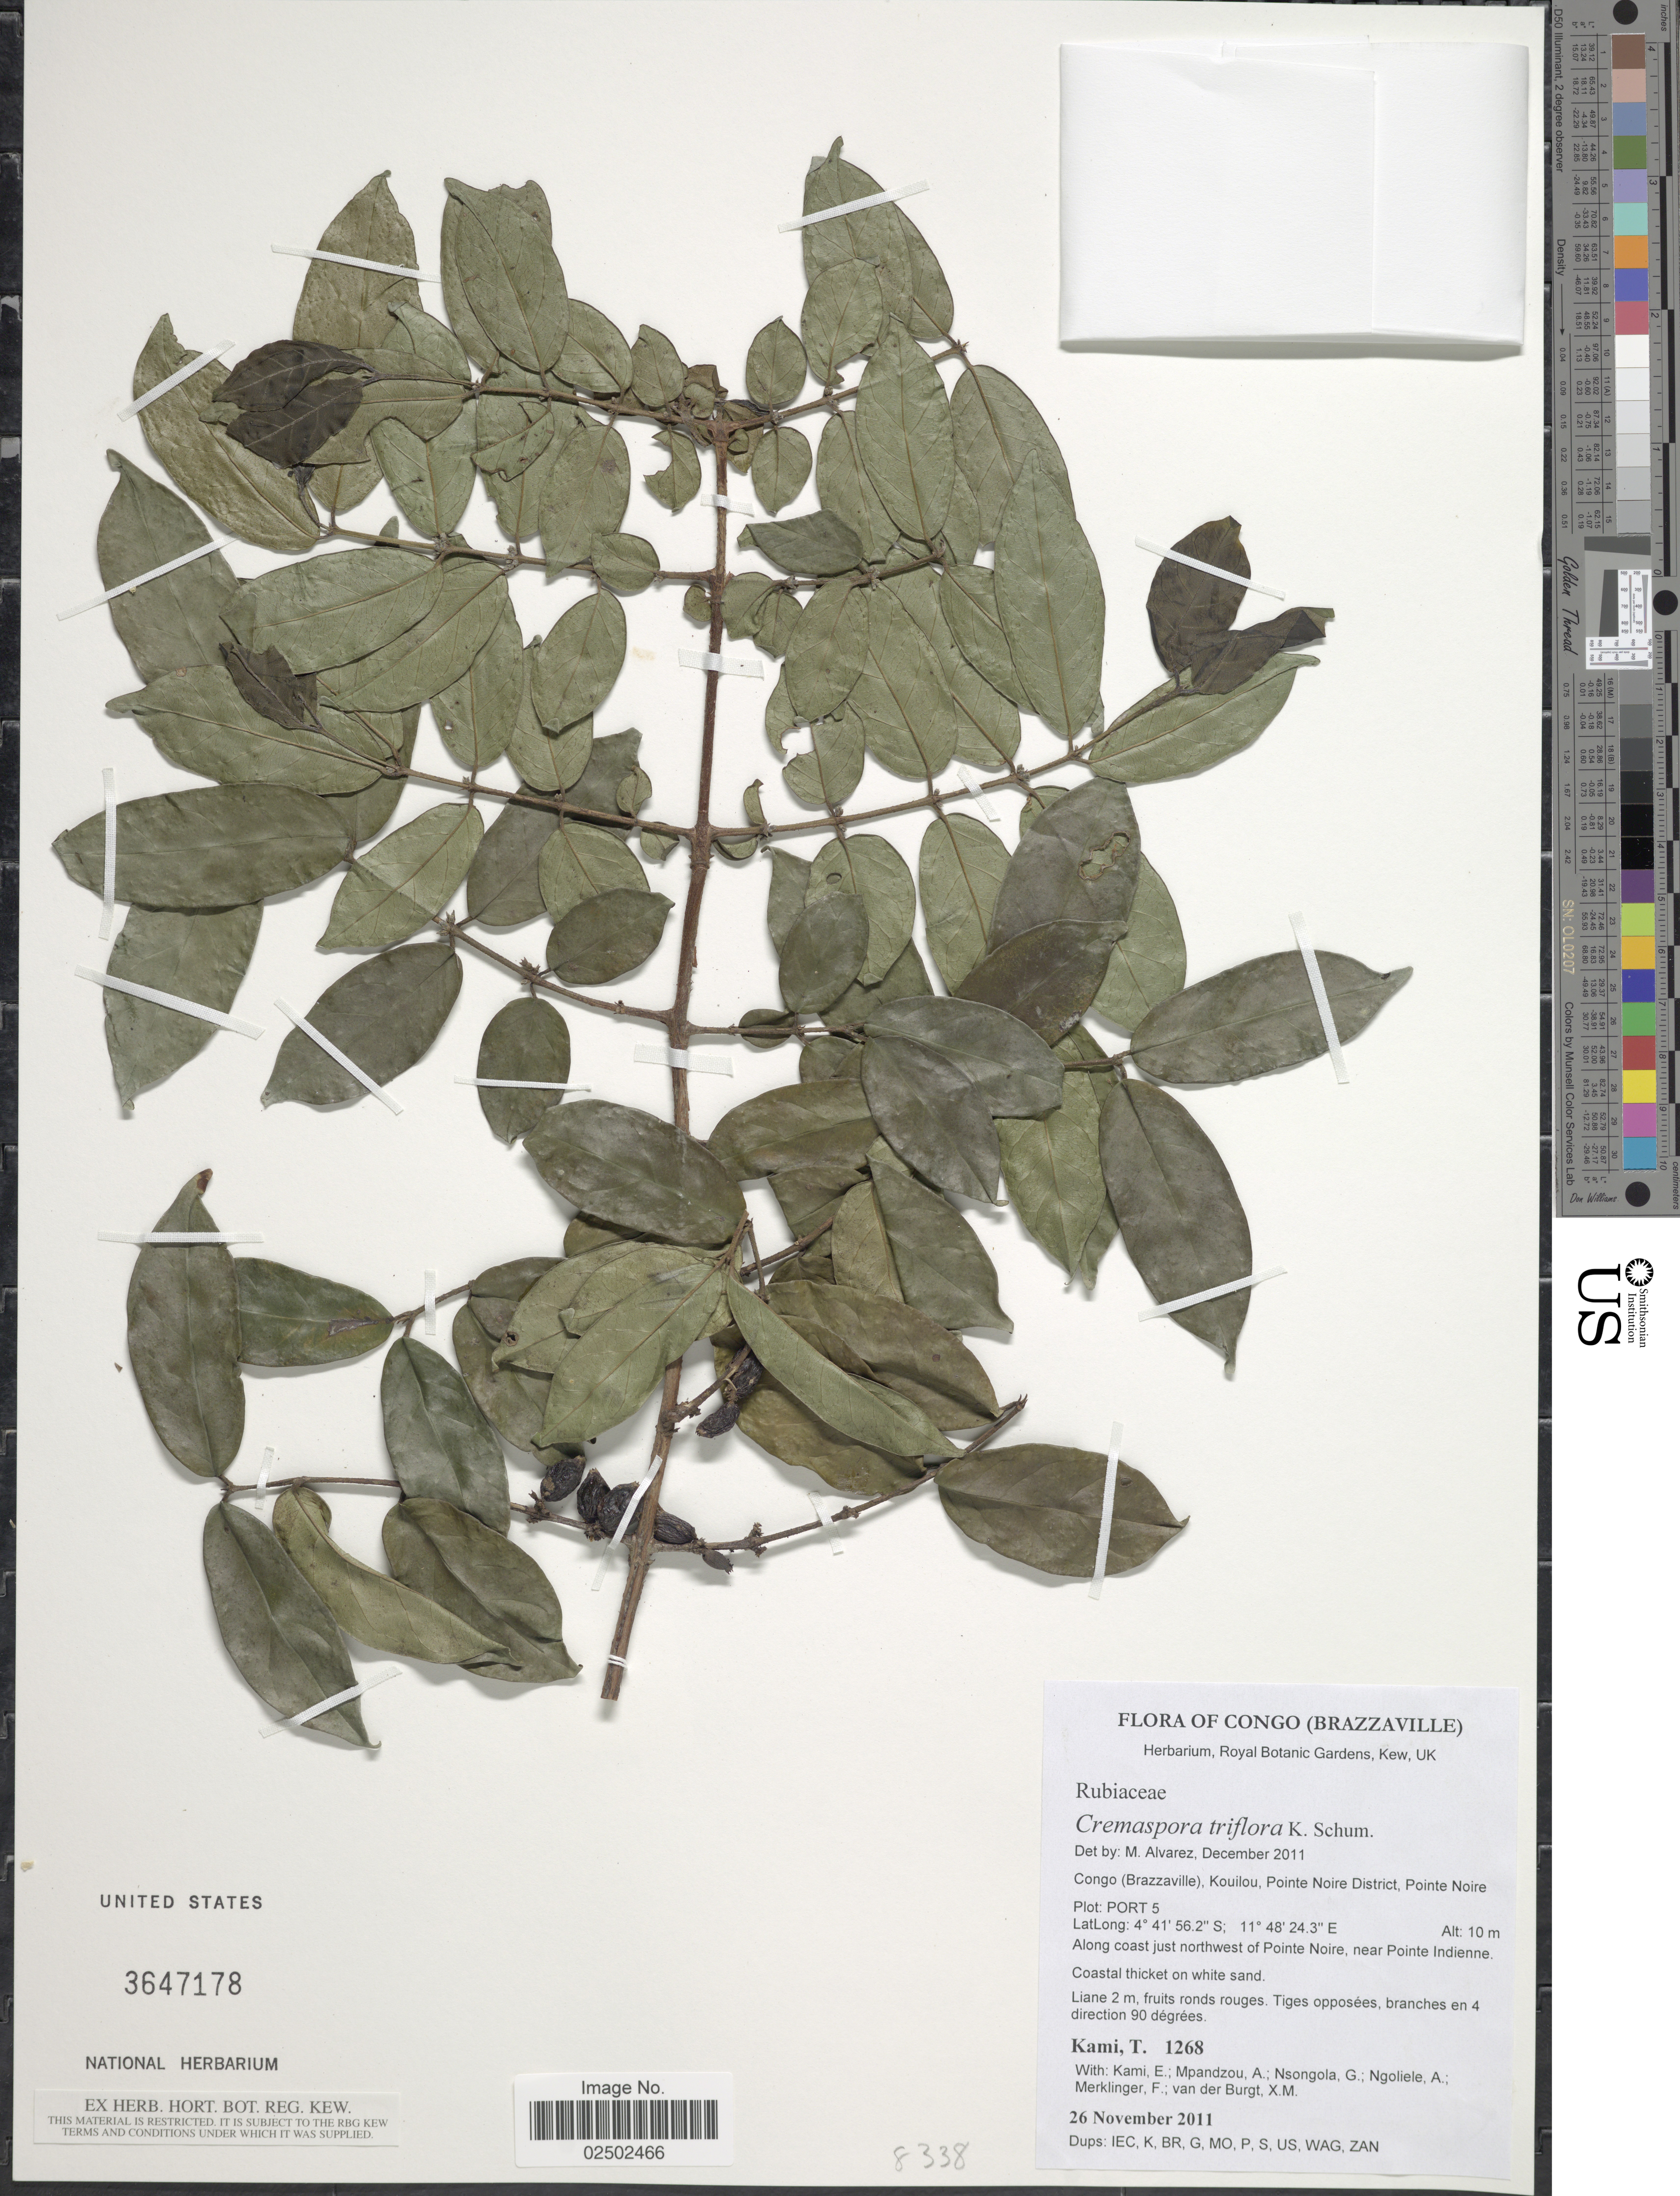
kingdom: Plantae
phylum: Tracheophyta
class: Magnoliopsida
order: Gentianales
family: Rubiaceae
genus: Cremaspora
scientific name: Cremaspora triflora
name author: K. Schum.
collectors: T. Kami, E. Kami, A. Mpandzou, G. Nsongola & et al.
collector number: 1268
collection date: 2011-11-26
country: Congo, Republic of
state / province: Kouilou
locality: Congo (Brazzavile), Kouiloi, Pointe Noire District, Pointe Noire Plot: Port 5. Along coast just northwest of Pointe Noire, near Pointe Indienne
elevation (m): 10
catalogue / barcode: US 3647178